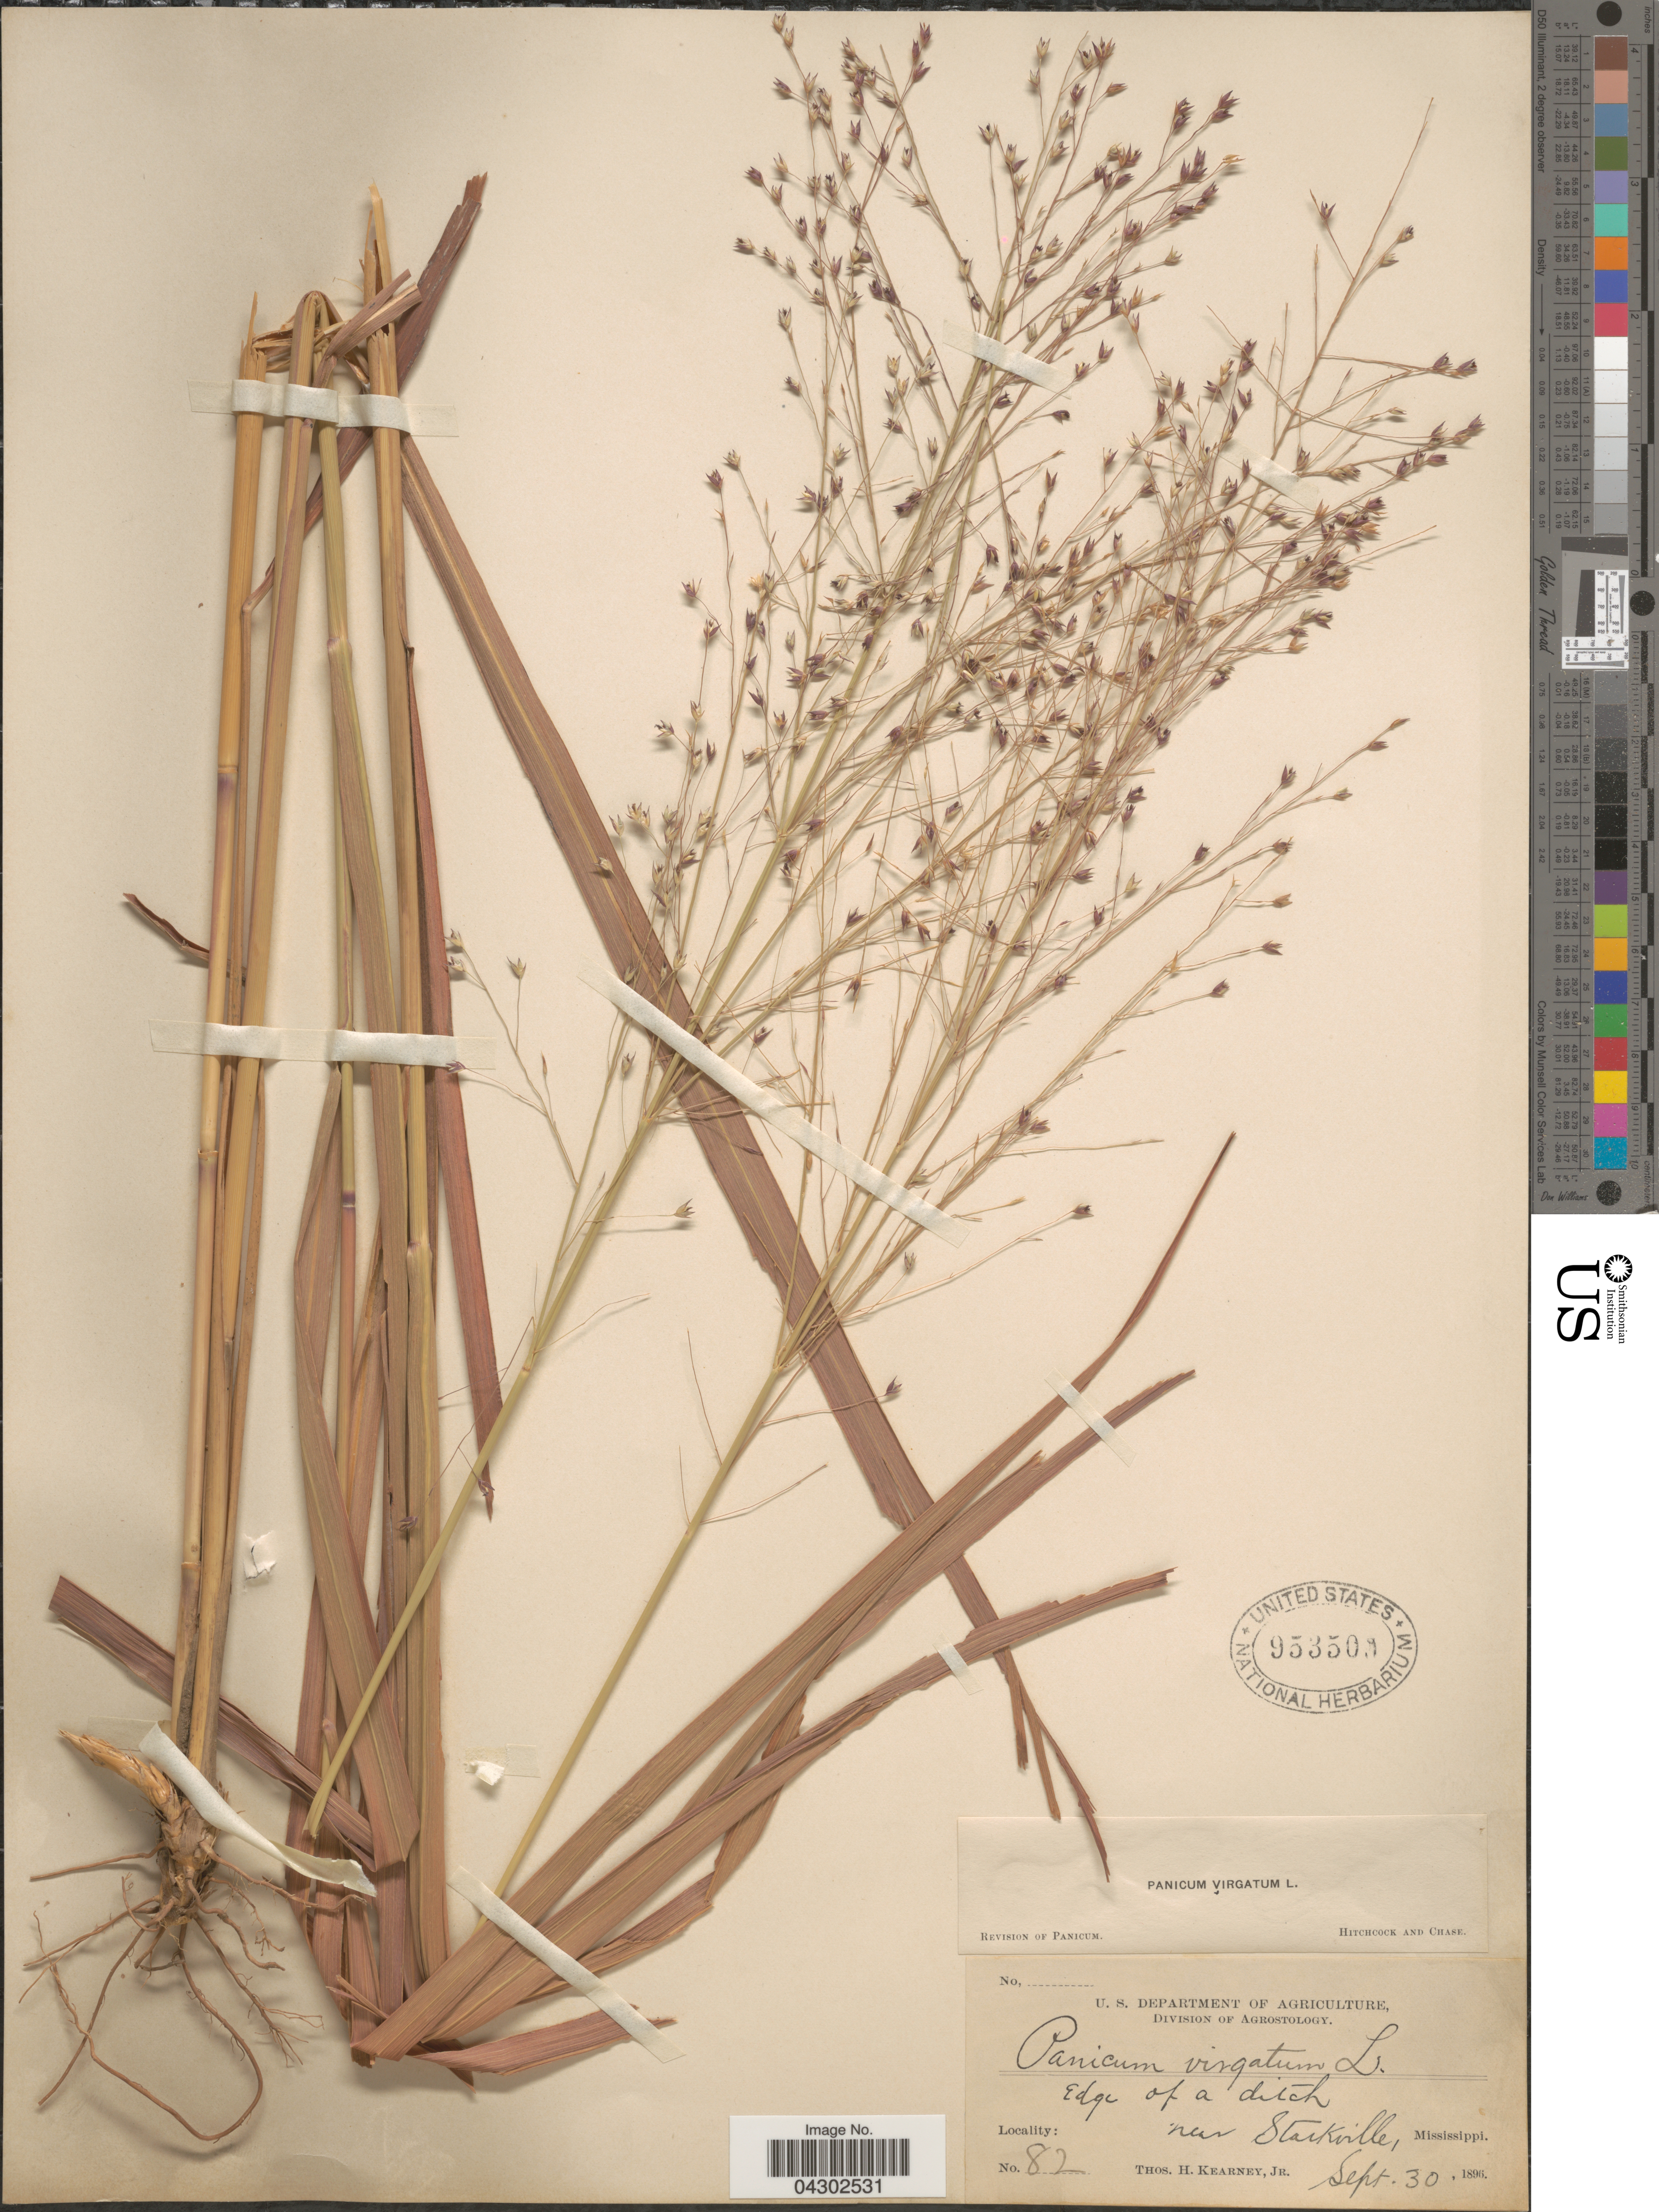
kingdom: Plantae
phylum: Tracheophyta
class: Liliopsida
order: Poales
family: Poaceae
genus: Panicum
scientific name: Panicum virgatum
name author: L.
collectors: T. H. Kearney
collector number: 82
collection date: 1896-09-30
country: United States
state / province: Mississippi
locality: Edge of a ditch. Near Starkville.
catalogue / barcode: US 953500